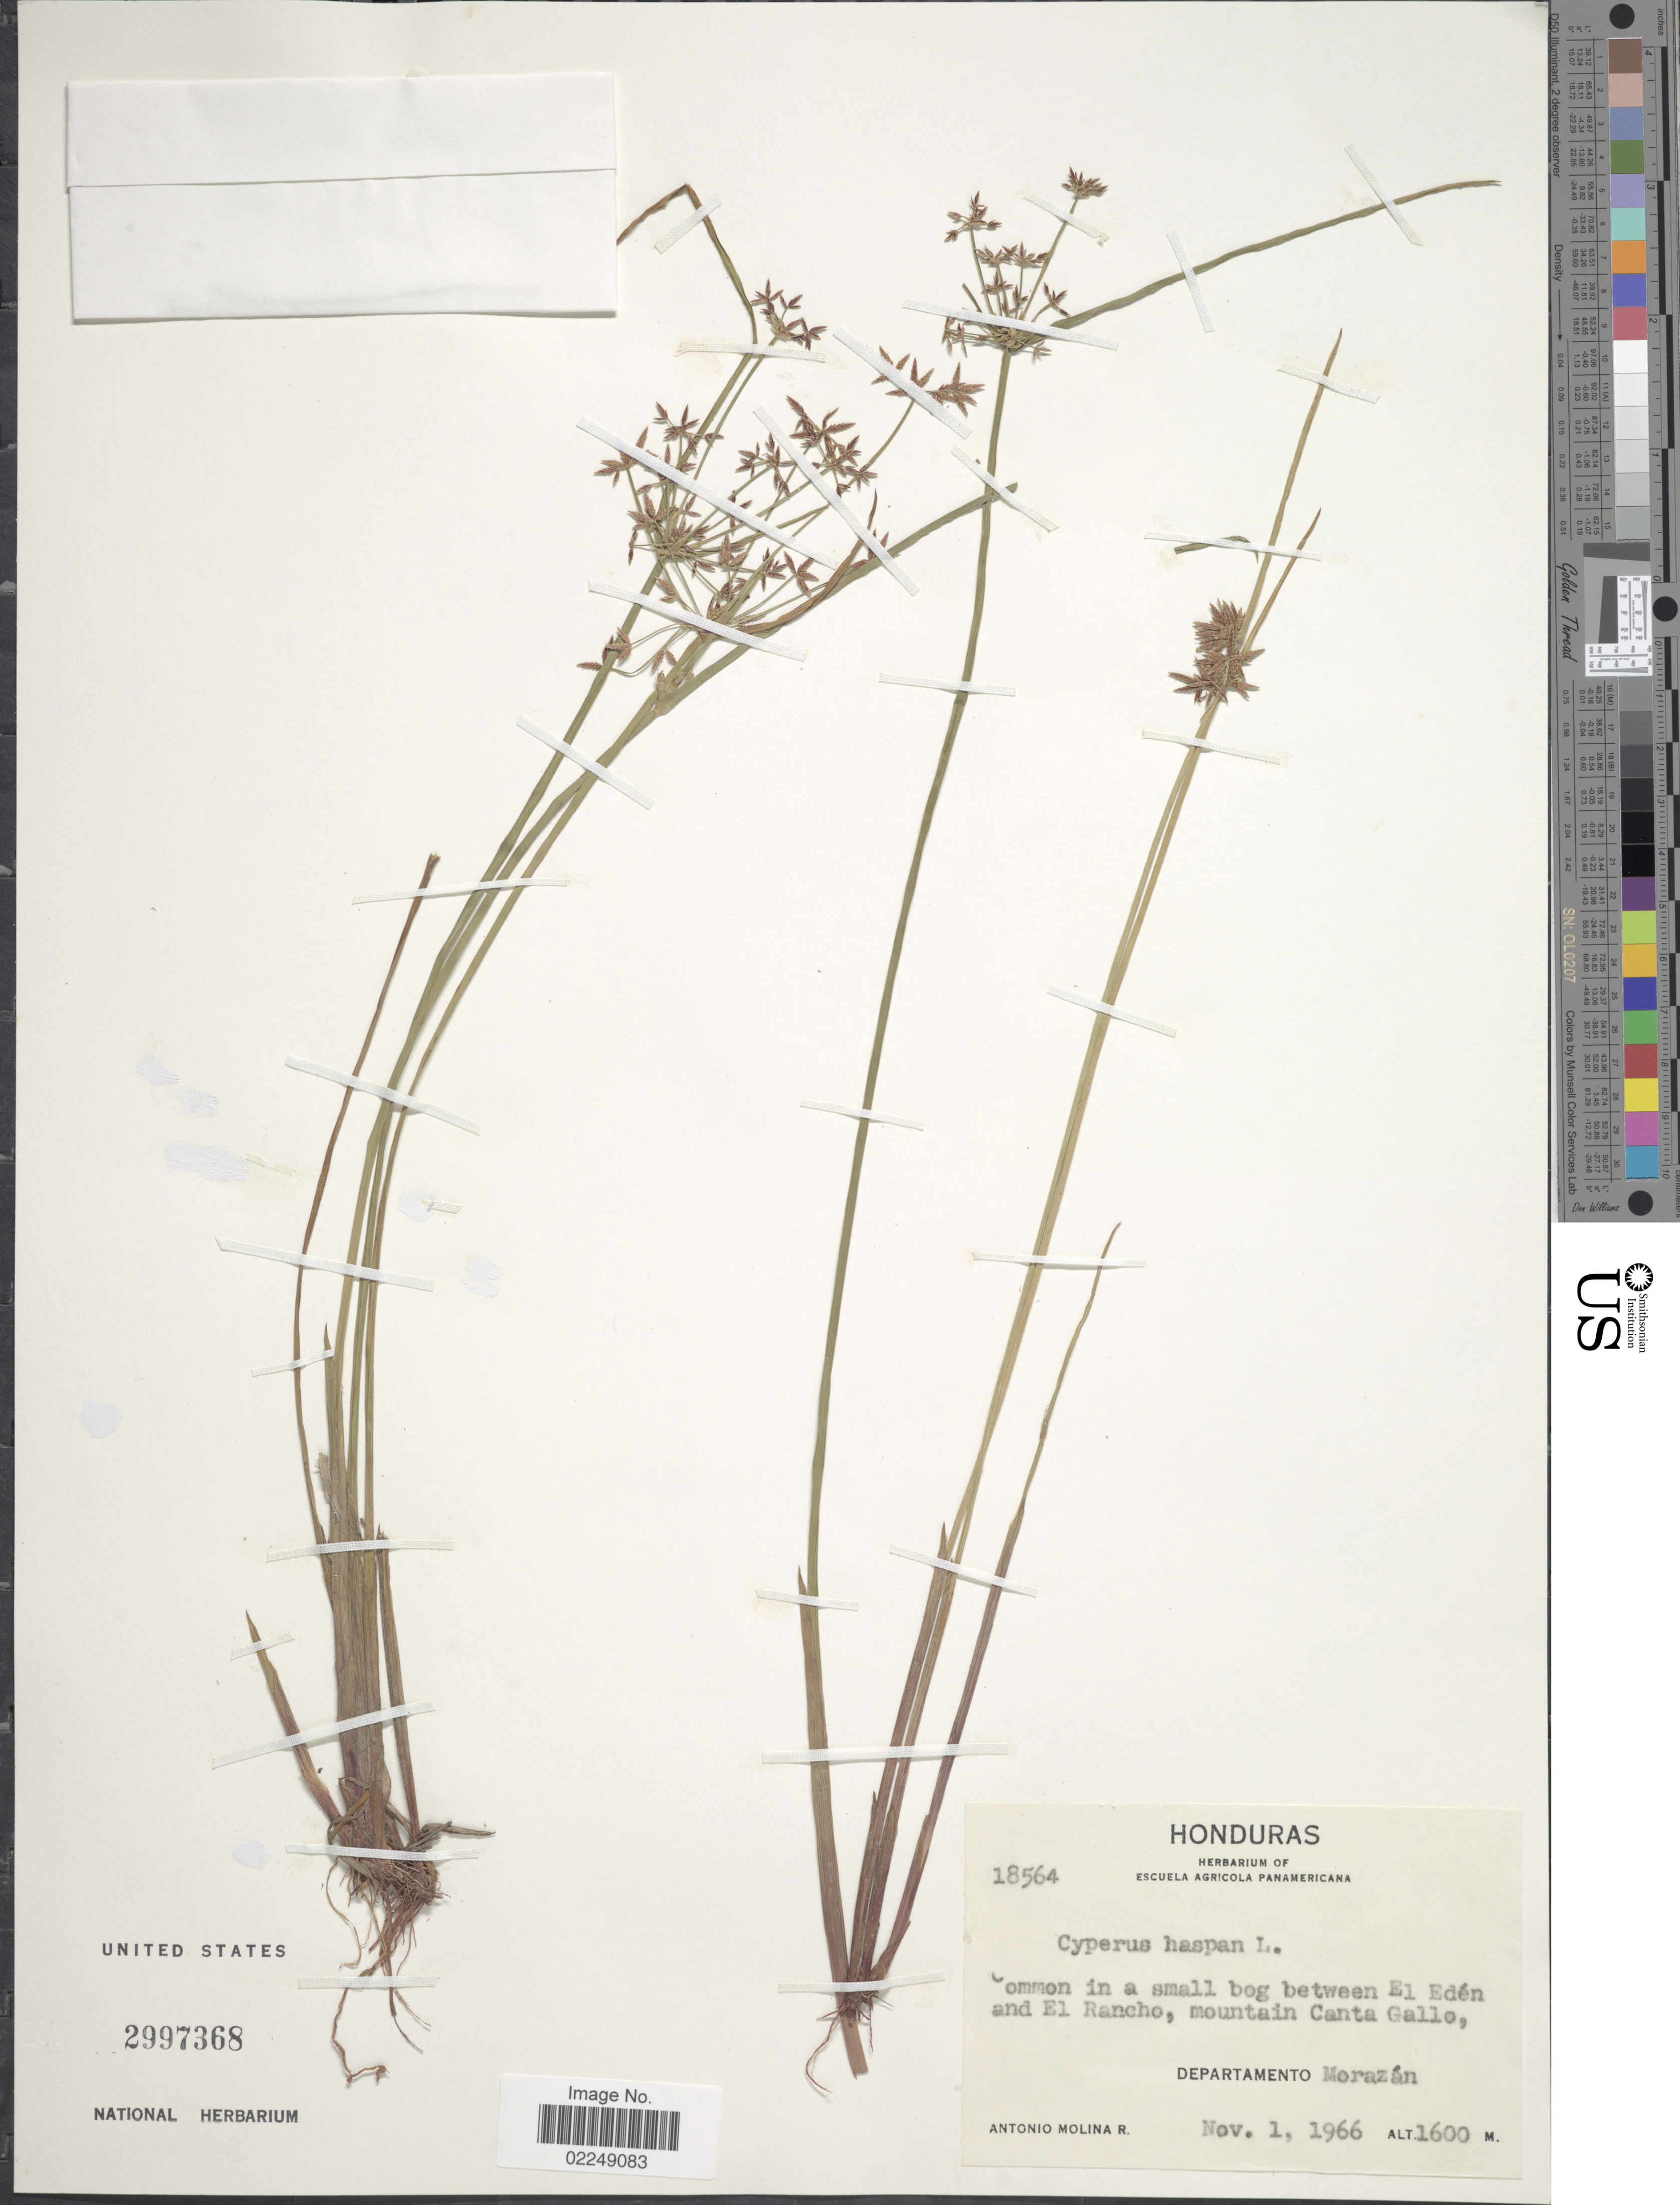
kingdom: Plantae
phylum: Tracheophyta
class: Liliopsida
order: Poales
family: Cyperaceae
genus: Cyperus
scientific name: Cyperus haspan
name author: L.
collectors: A. Molina R.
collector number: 18564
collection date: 1966-11-01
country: Honduras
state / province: Fco. Morazán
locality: Common in s small bog between El Eden and El Rancho, mountain Canta Gallo, Departamento Morazan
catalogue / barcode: US 2997368